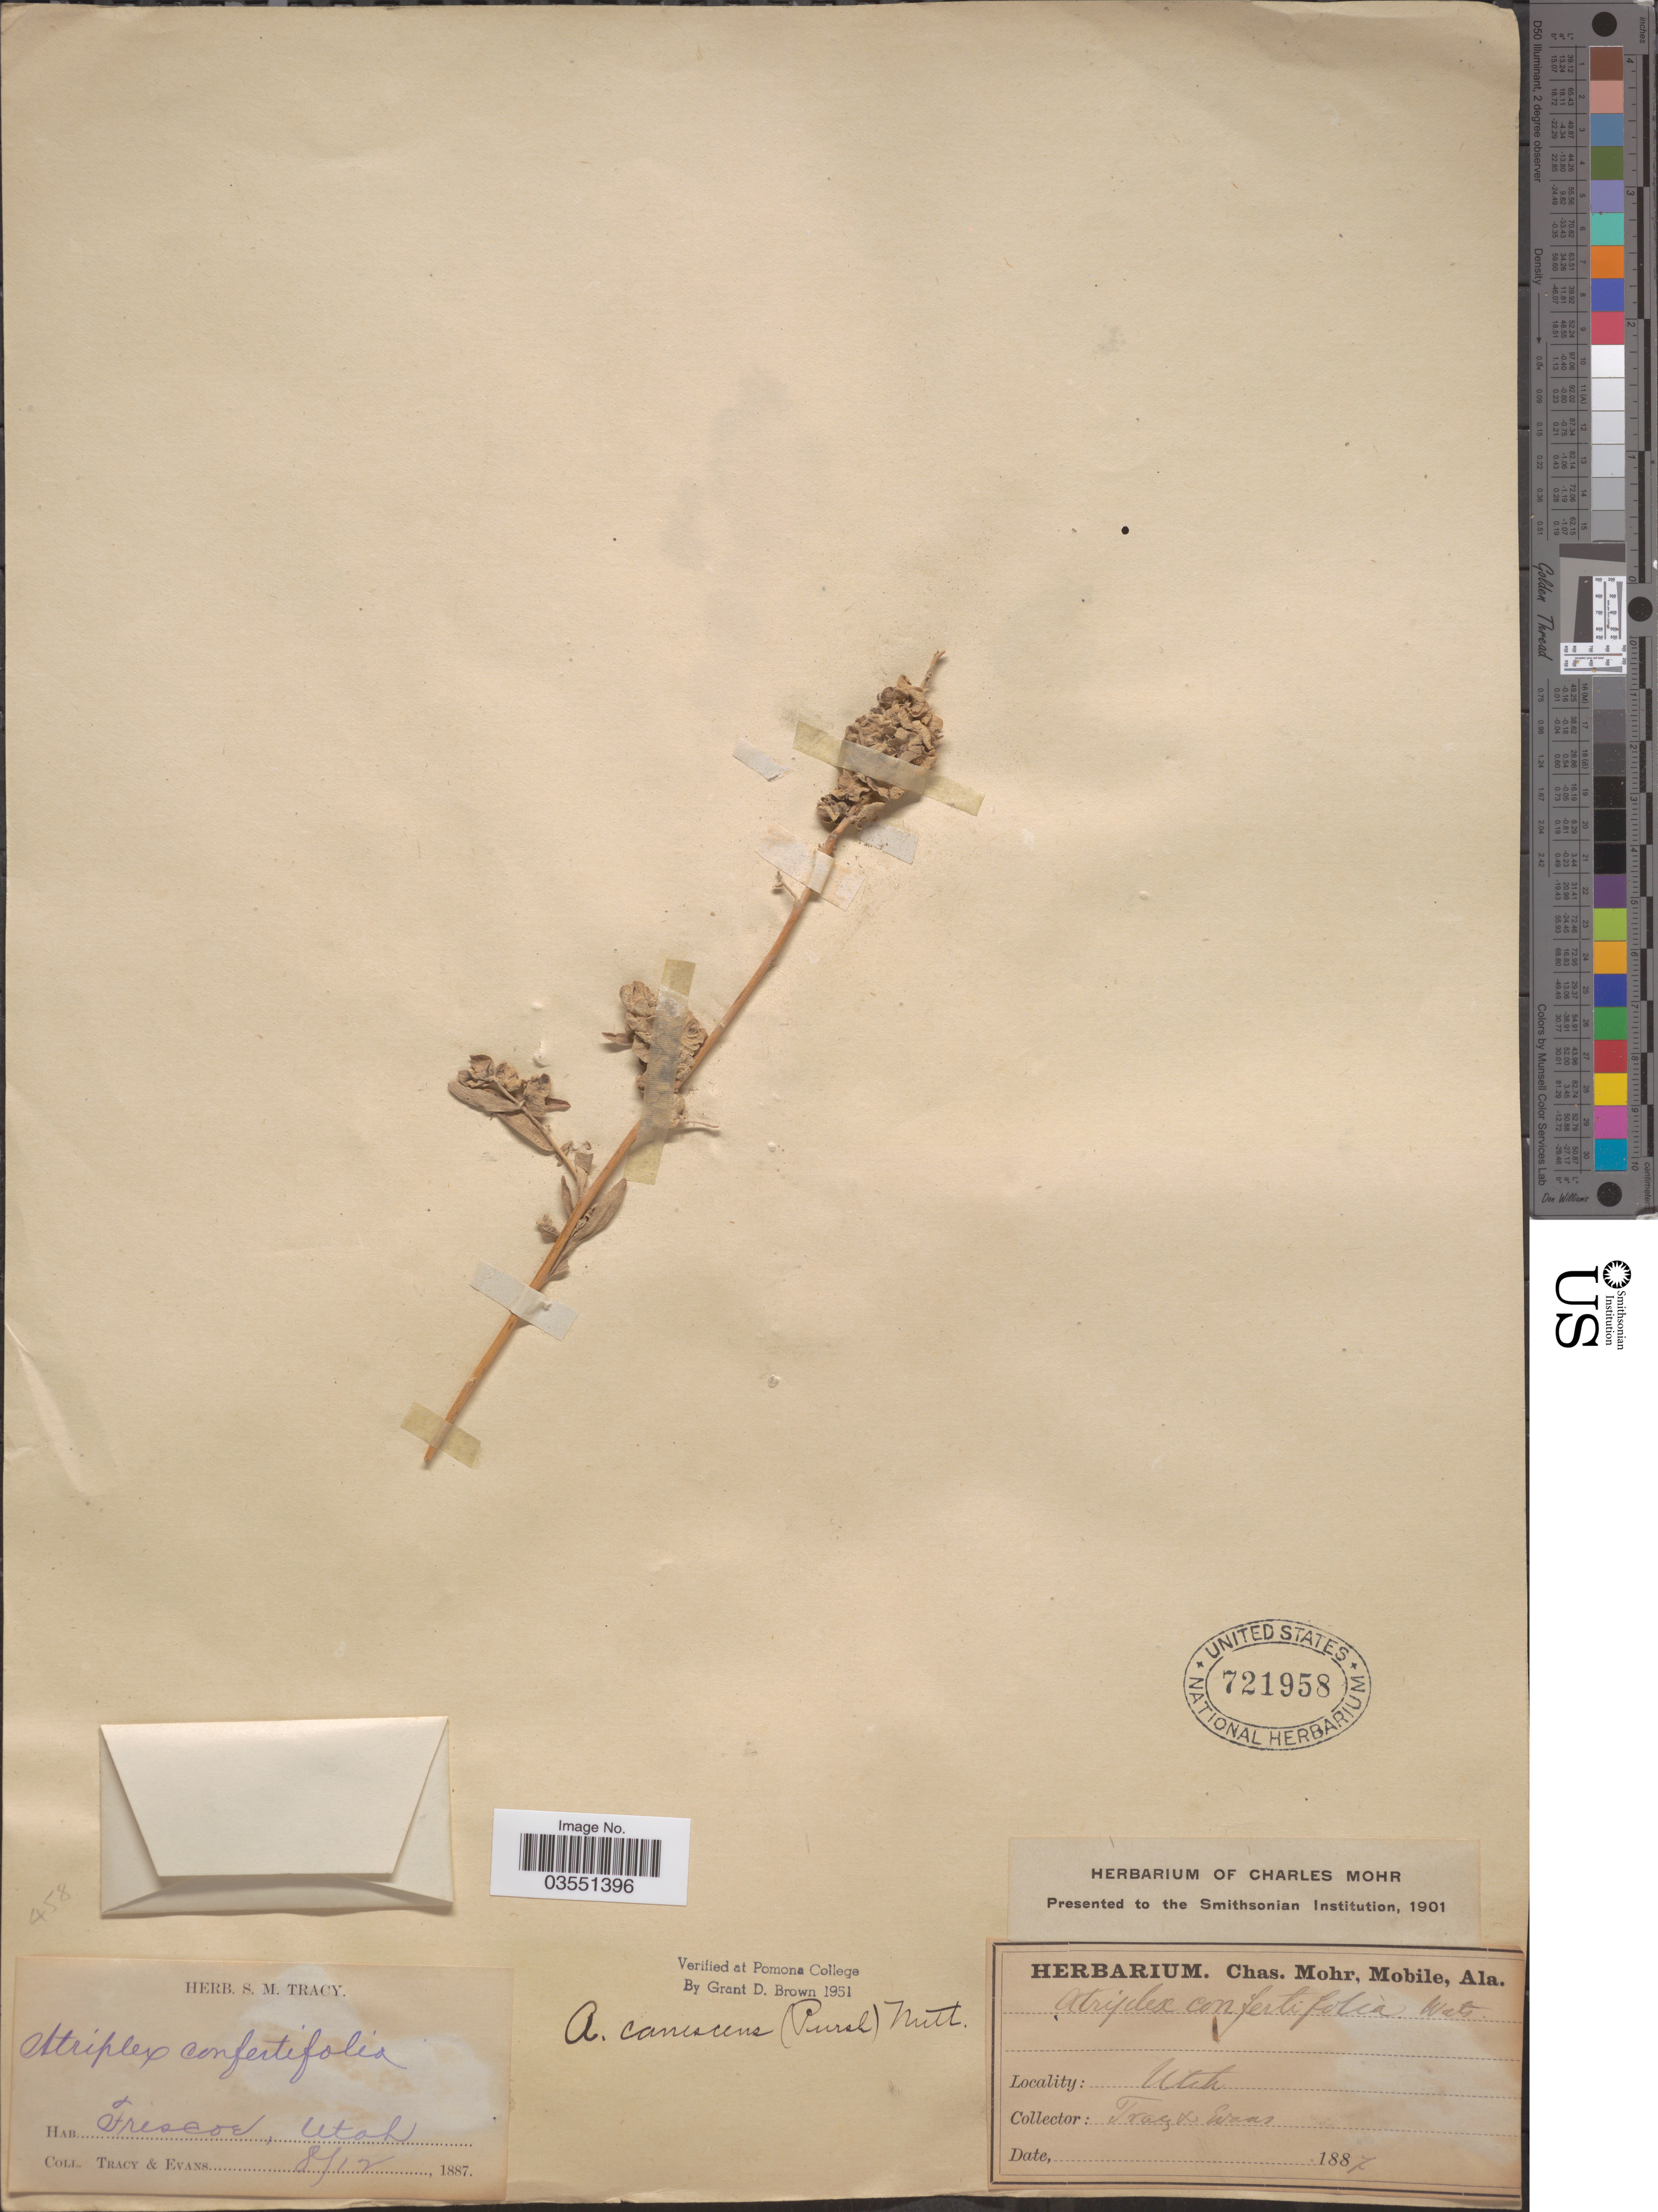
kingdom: Plantae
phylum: Tracheophyta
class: Magnoliopsida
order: Caryophyllales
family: Amaranthaceae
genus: Atriplex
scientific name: Atriplex canescens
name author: (Pursh) Nutt.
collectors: S. M. Tracy & -- Evans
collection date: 1887-08-12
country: United States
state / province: Utah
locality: Frescoe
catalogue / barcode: US 721958